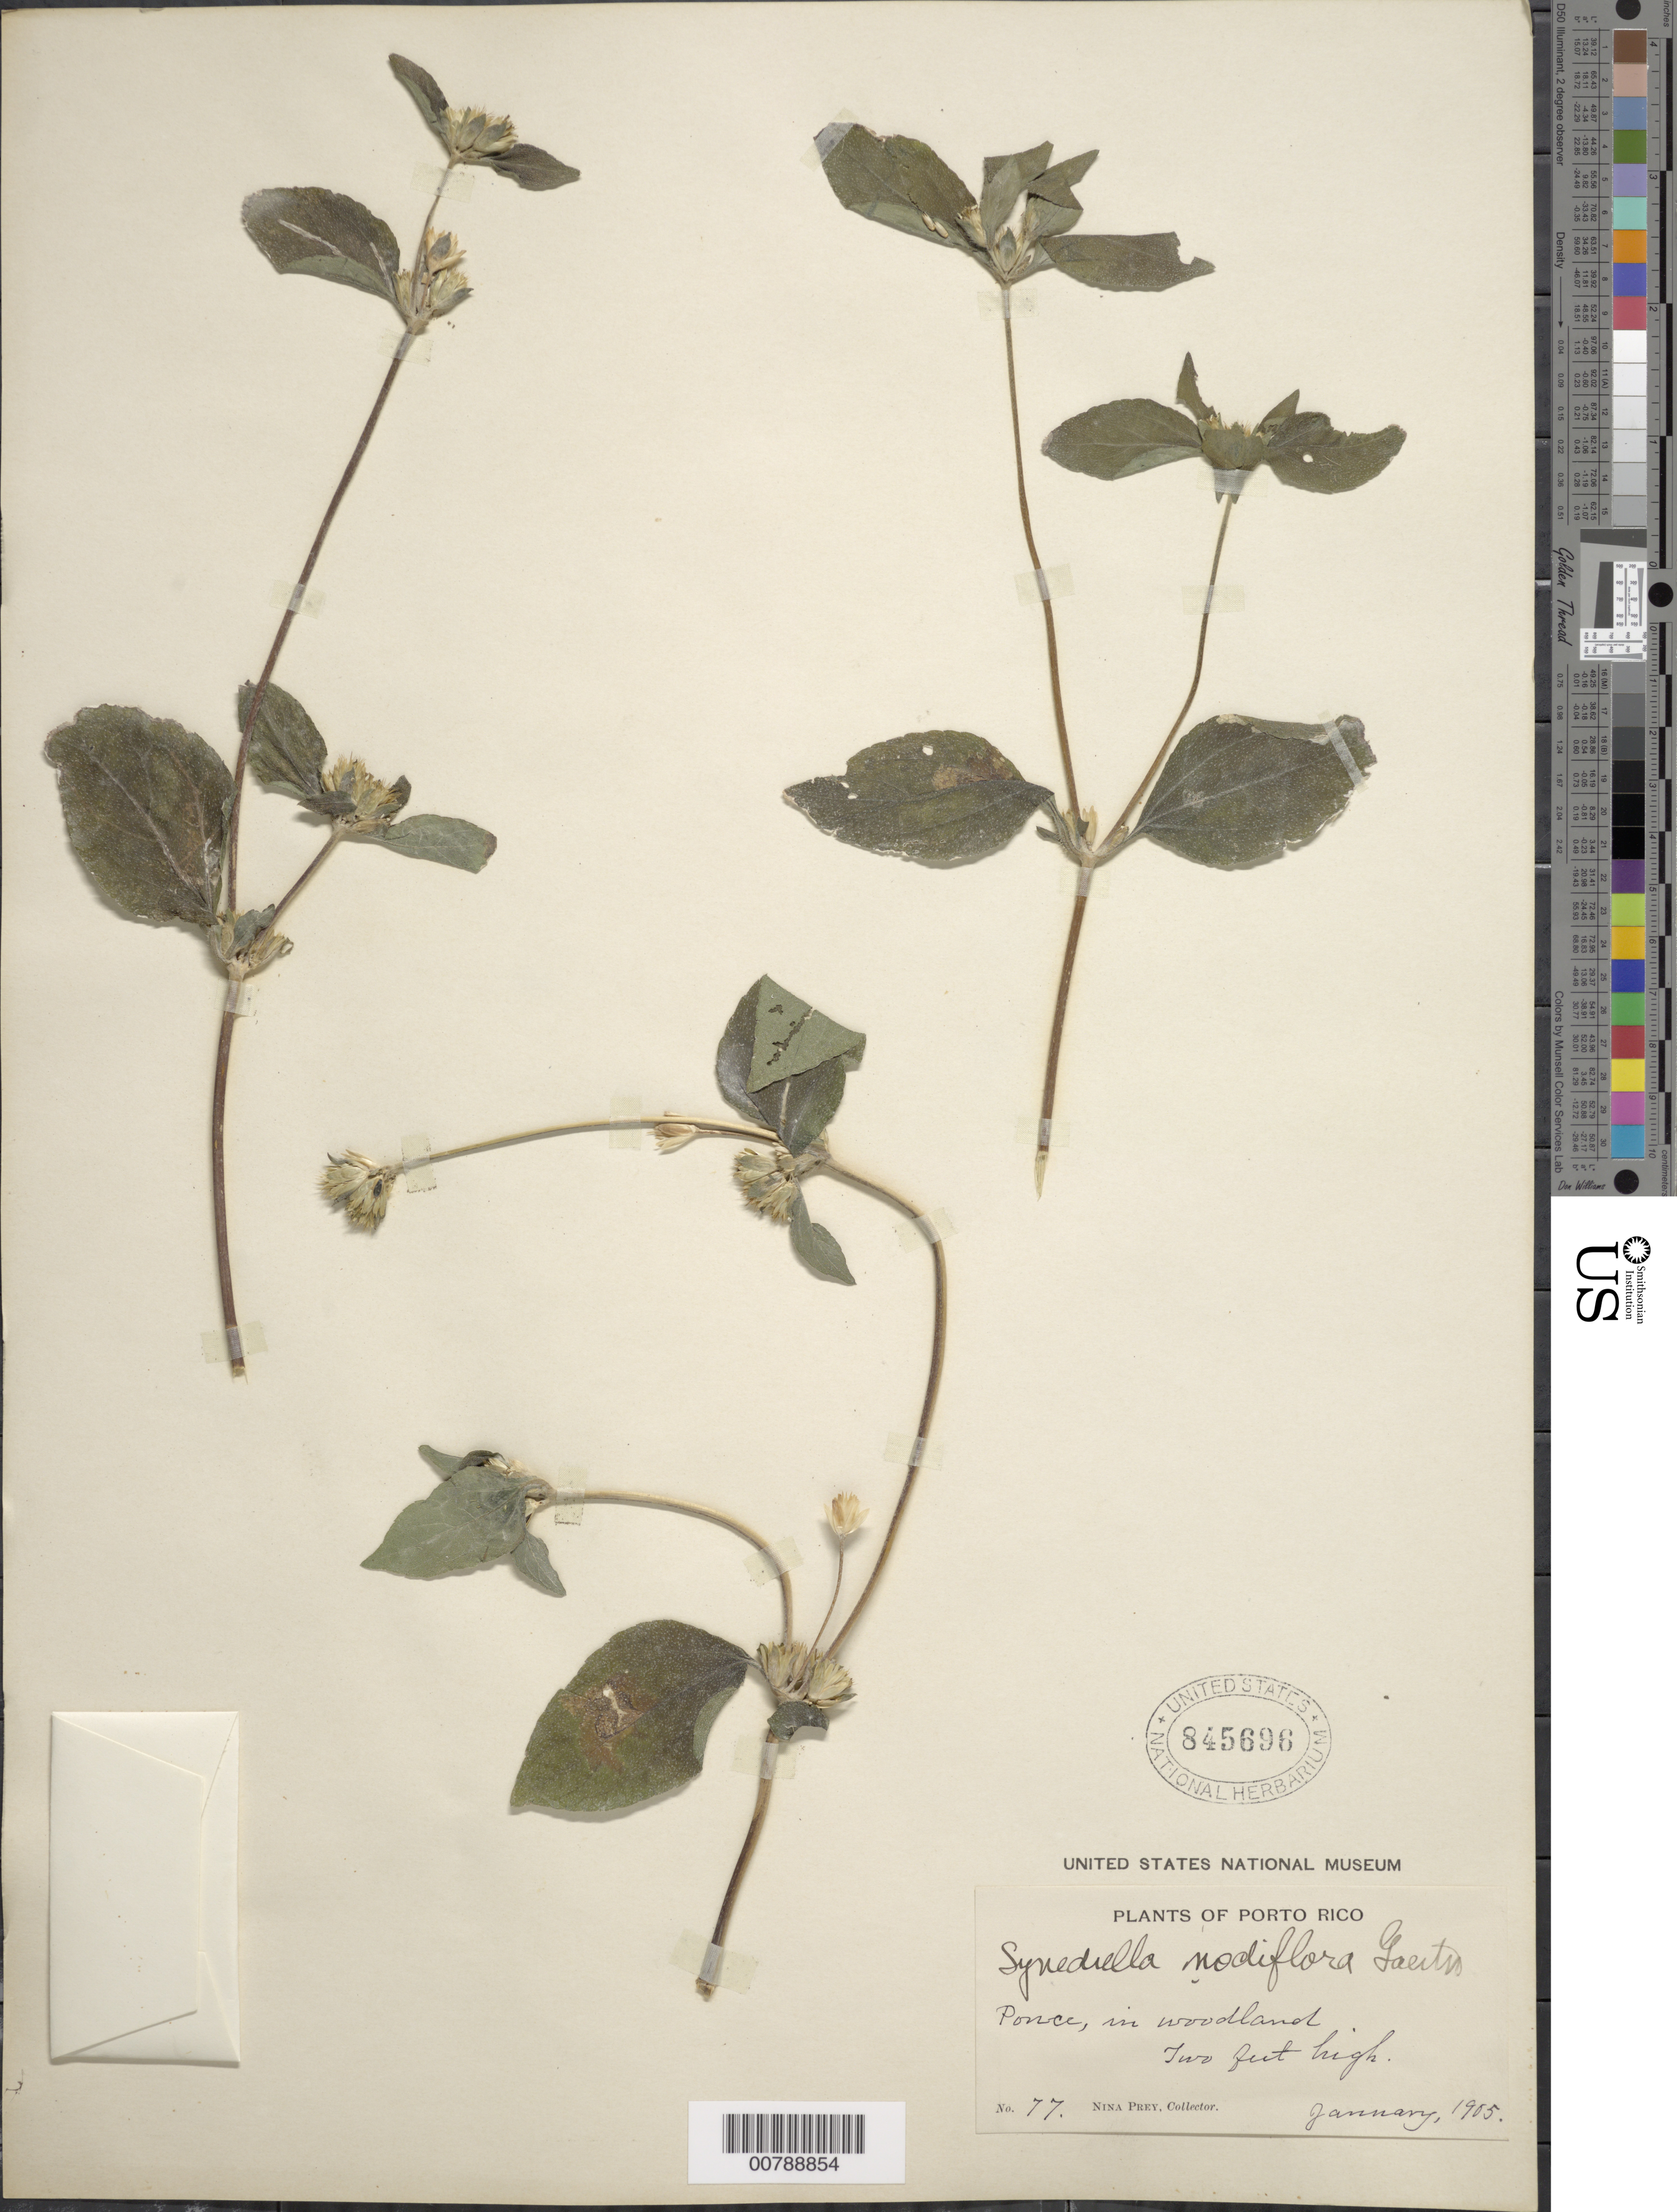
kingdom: Plantae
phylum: Tracheophyta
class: Magnoliopsida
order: Asterales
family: Asteraceae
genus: Synedrella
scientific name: Synedrella nodiflora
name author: (L.) Gaertn.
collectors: N. Prey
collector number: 77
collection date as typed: Jan 1905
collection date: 1905-01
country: Puerto Rico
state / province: Ponce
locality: Ponce, in woodland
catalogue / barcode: US 845696